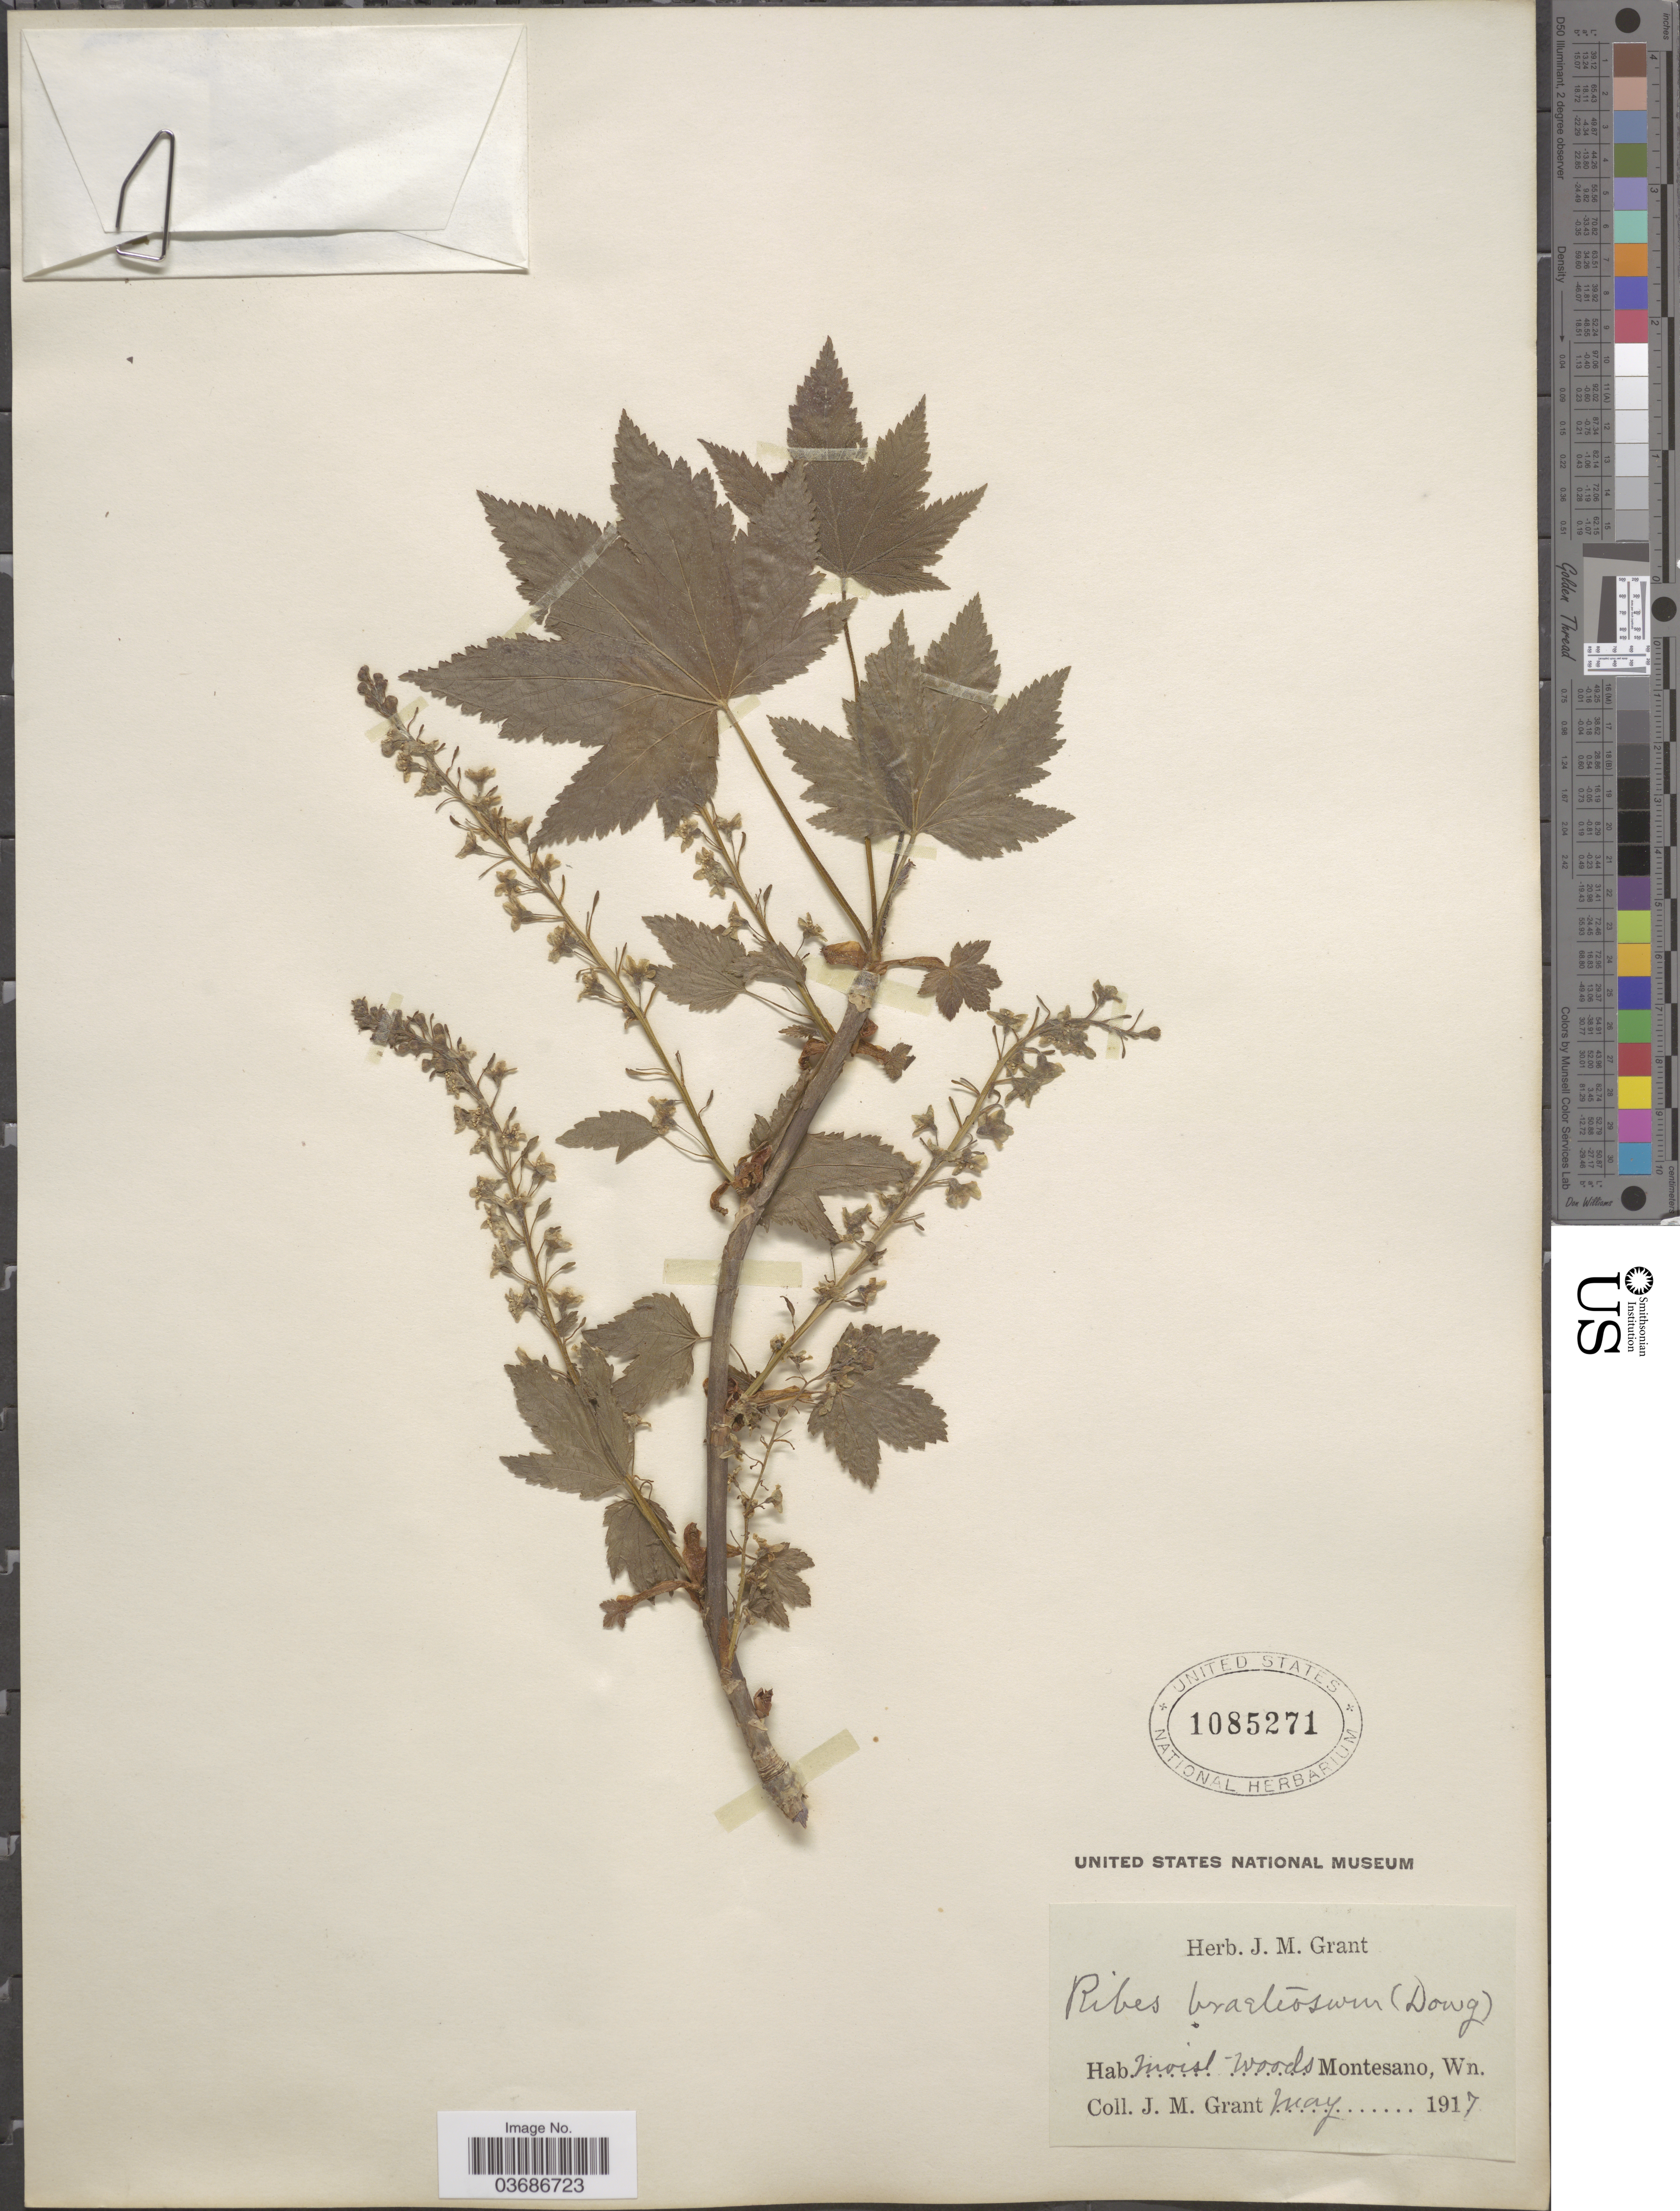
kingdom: Plantae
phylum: Tracheophyta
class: Magnoliopsida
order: Saxifragales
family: Grossulariaceae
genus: Ribes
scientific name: Ribes bracteosum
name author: Douglas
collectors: J. M. Grant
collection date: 1917-05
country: United States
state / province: Washington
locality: Montesano.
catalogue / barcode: US 1085271